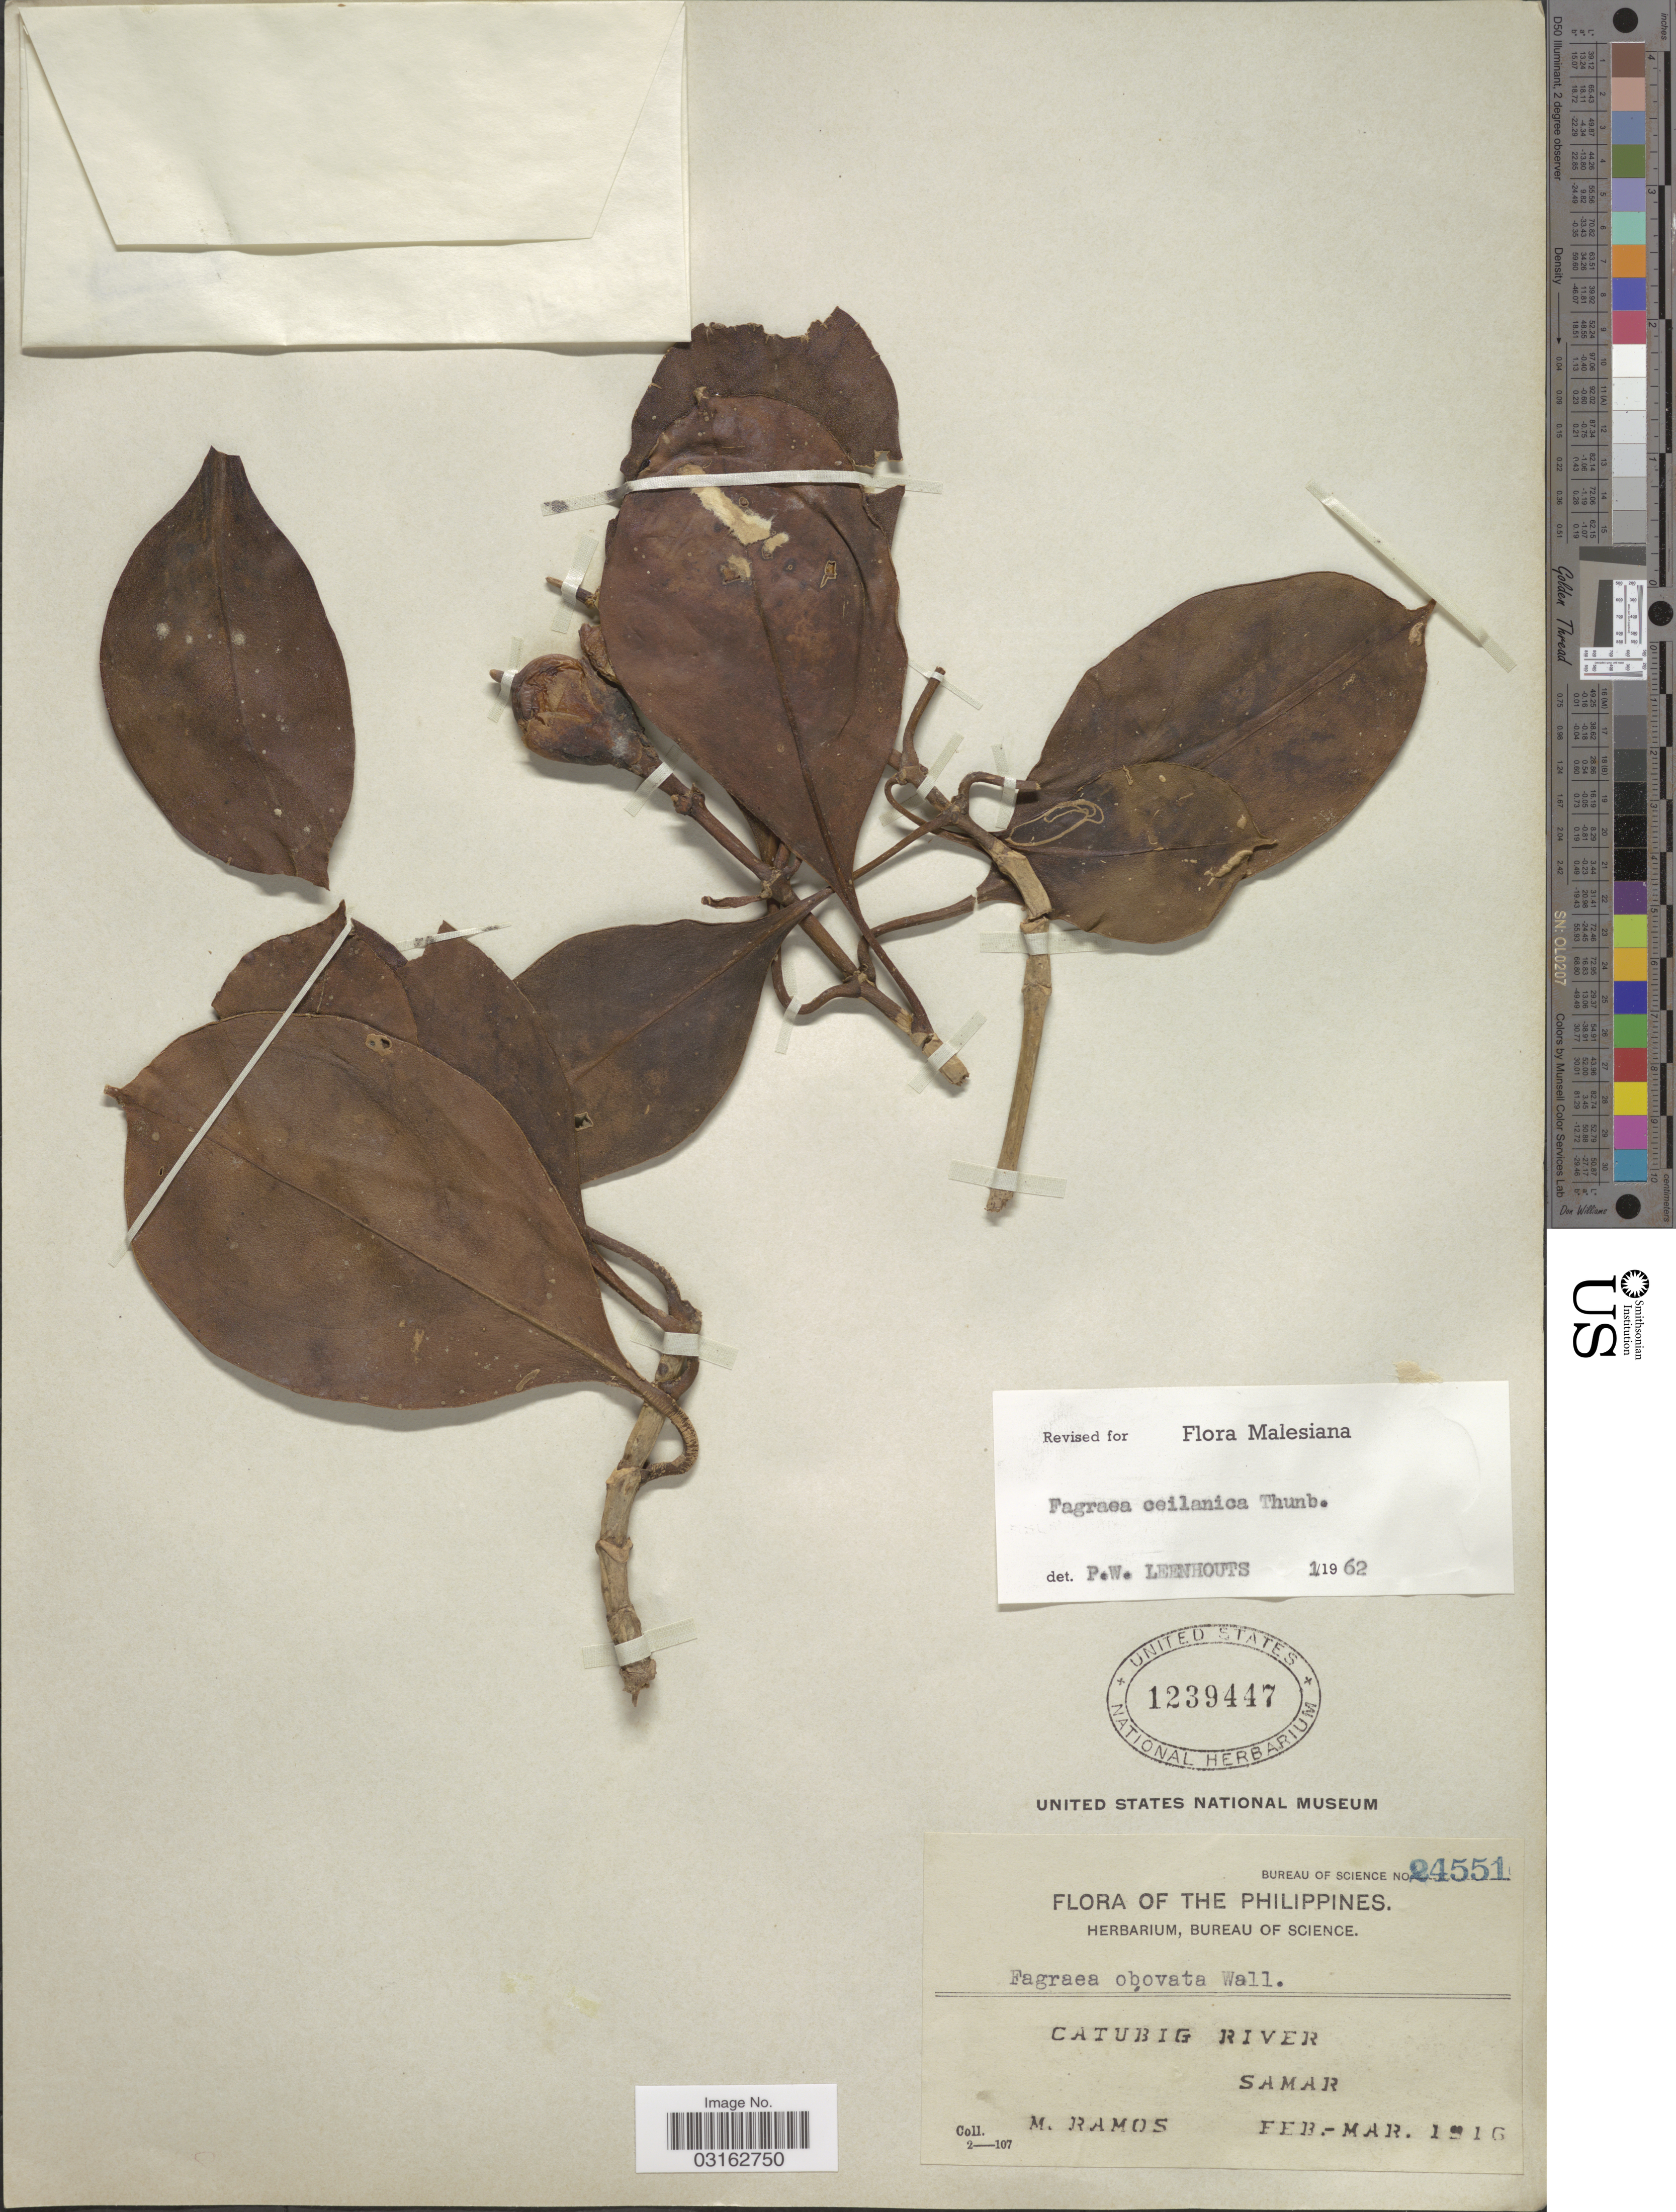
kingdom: Plantae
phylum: Tracheophyta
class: Magnoliopsida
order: Gentianales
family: Gentianaceae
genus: Fagraea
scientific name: Fagraea ceilanica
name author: Thunb.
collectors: M. Ramos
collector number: Bureau of Science 24551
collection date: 1916-02/1916-03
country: Philippines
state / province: Eastern Visayas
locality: Catubig River, Samar.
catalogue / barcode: US 1239447